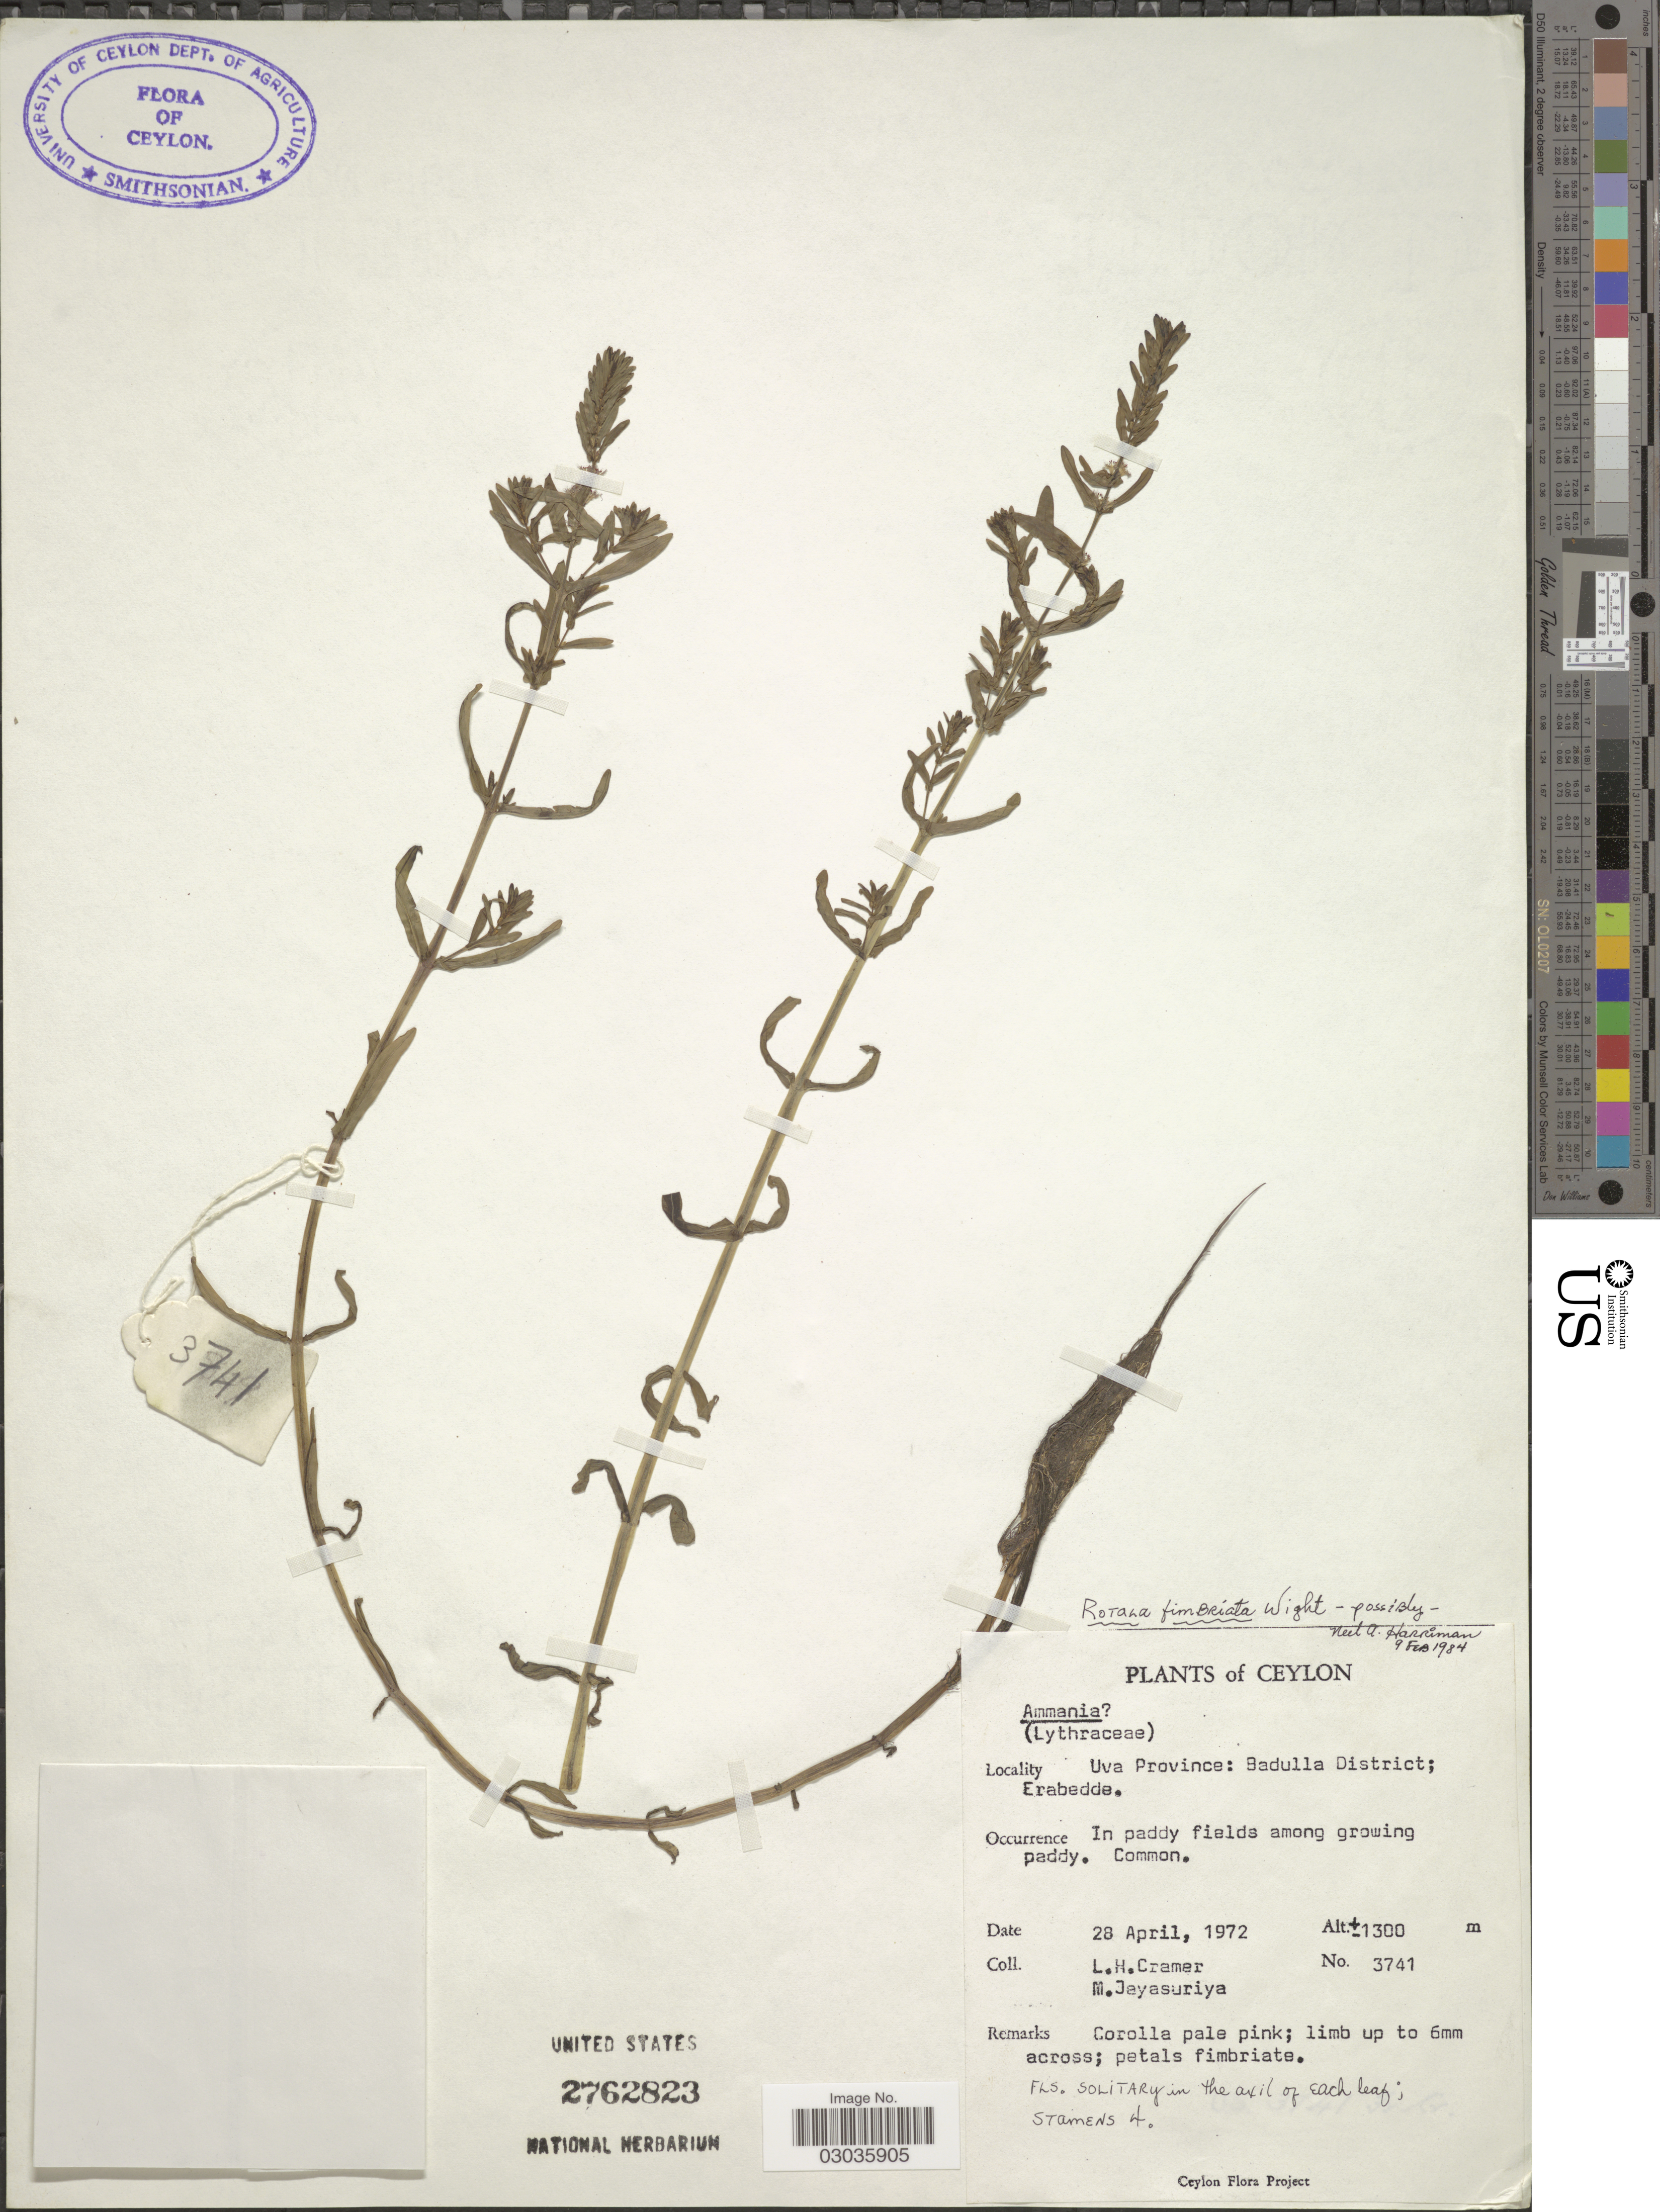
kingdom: Plantae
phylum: Tracheophyta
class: Magnoliopsida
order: Myrtales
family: Lythraceae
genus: Rotala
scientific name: Rotala fimbriata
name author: Wight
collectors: L. H. Cramer & M. Jayasuriya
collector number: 3741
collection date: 1972-04-28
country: Sri Lanka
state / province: Uva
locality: Ceylon, Uva Province: Badulla district; Erabedde.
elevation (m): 1300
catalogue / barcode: US 2762823